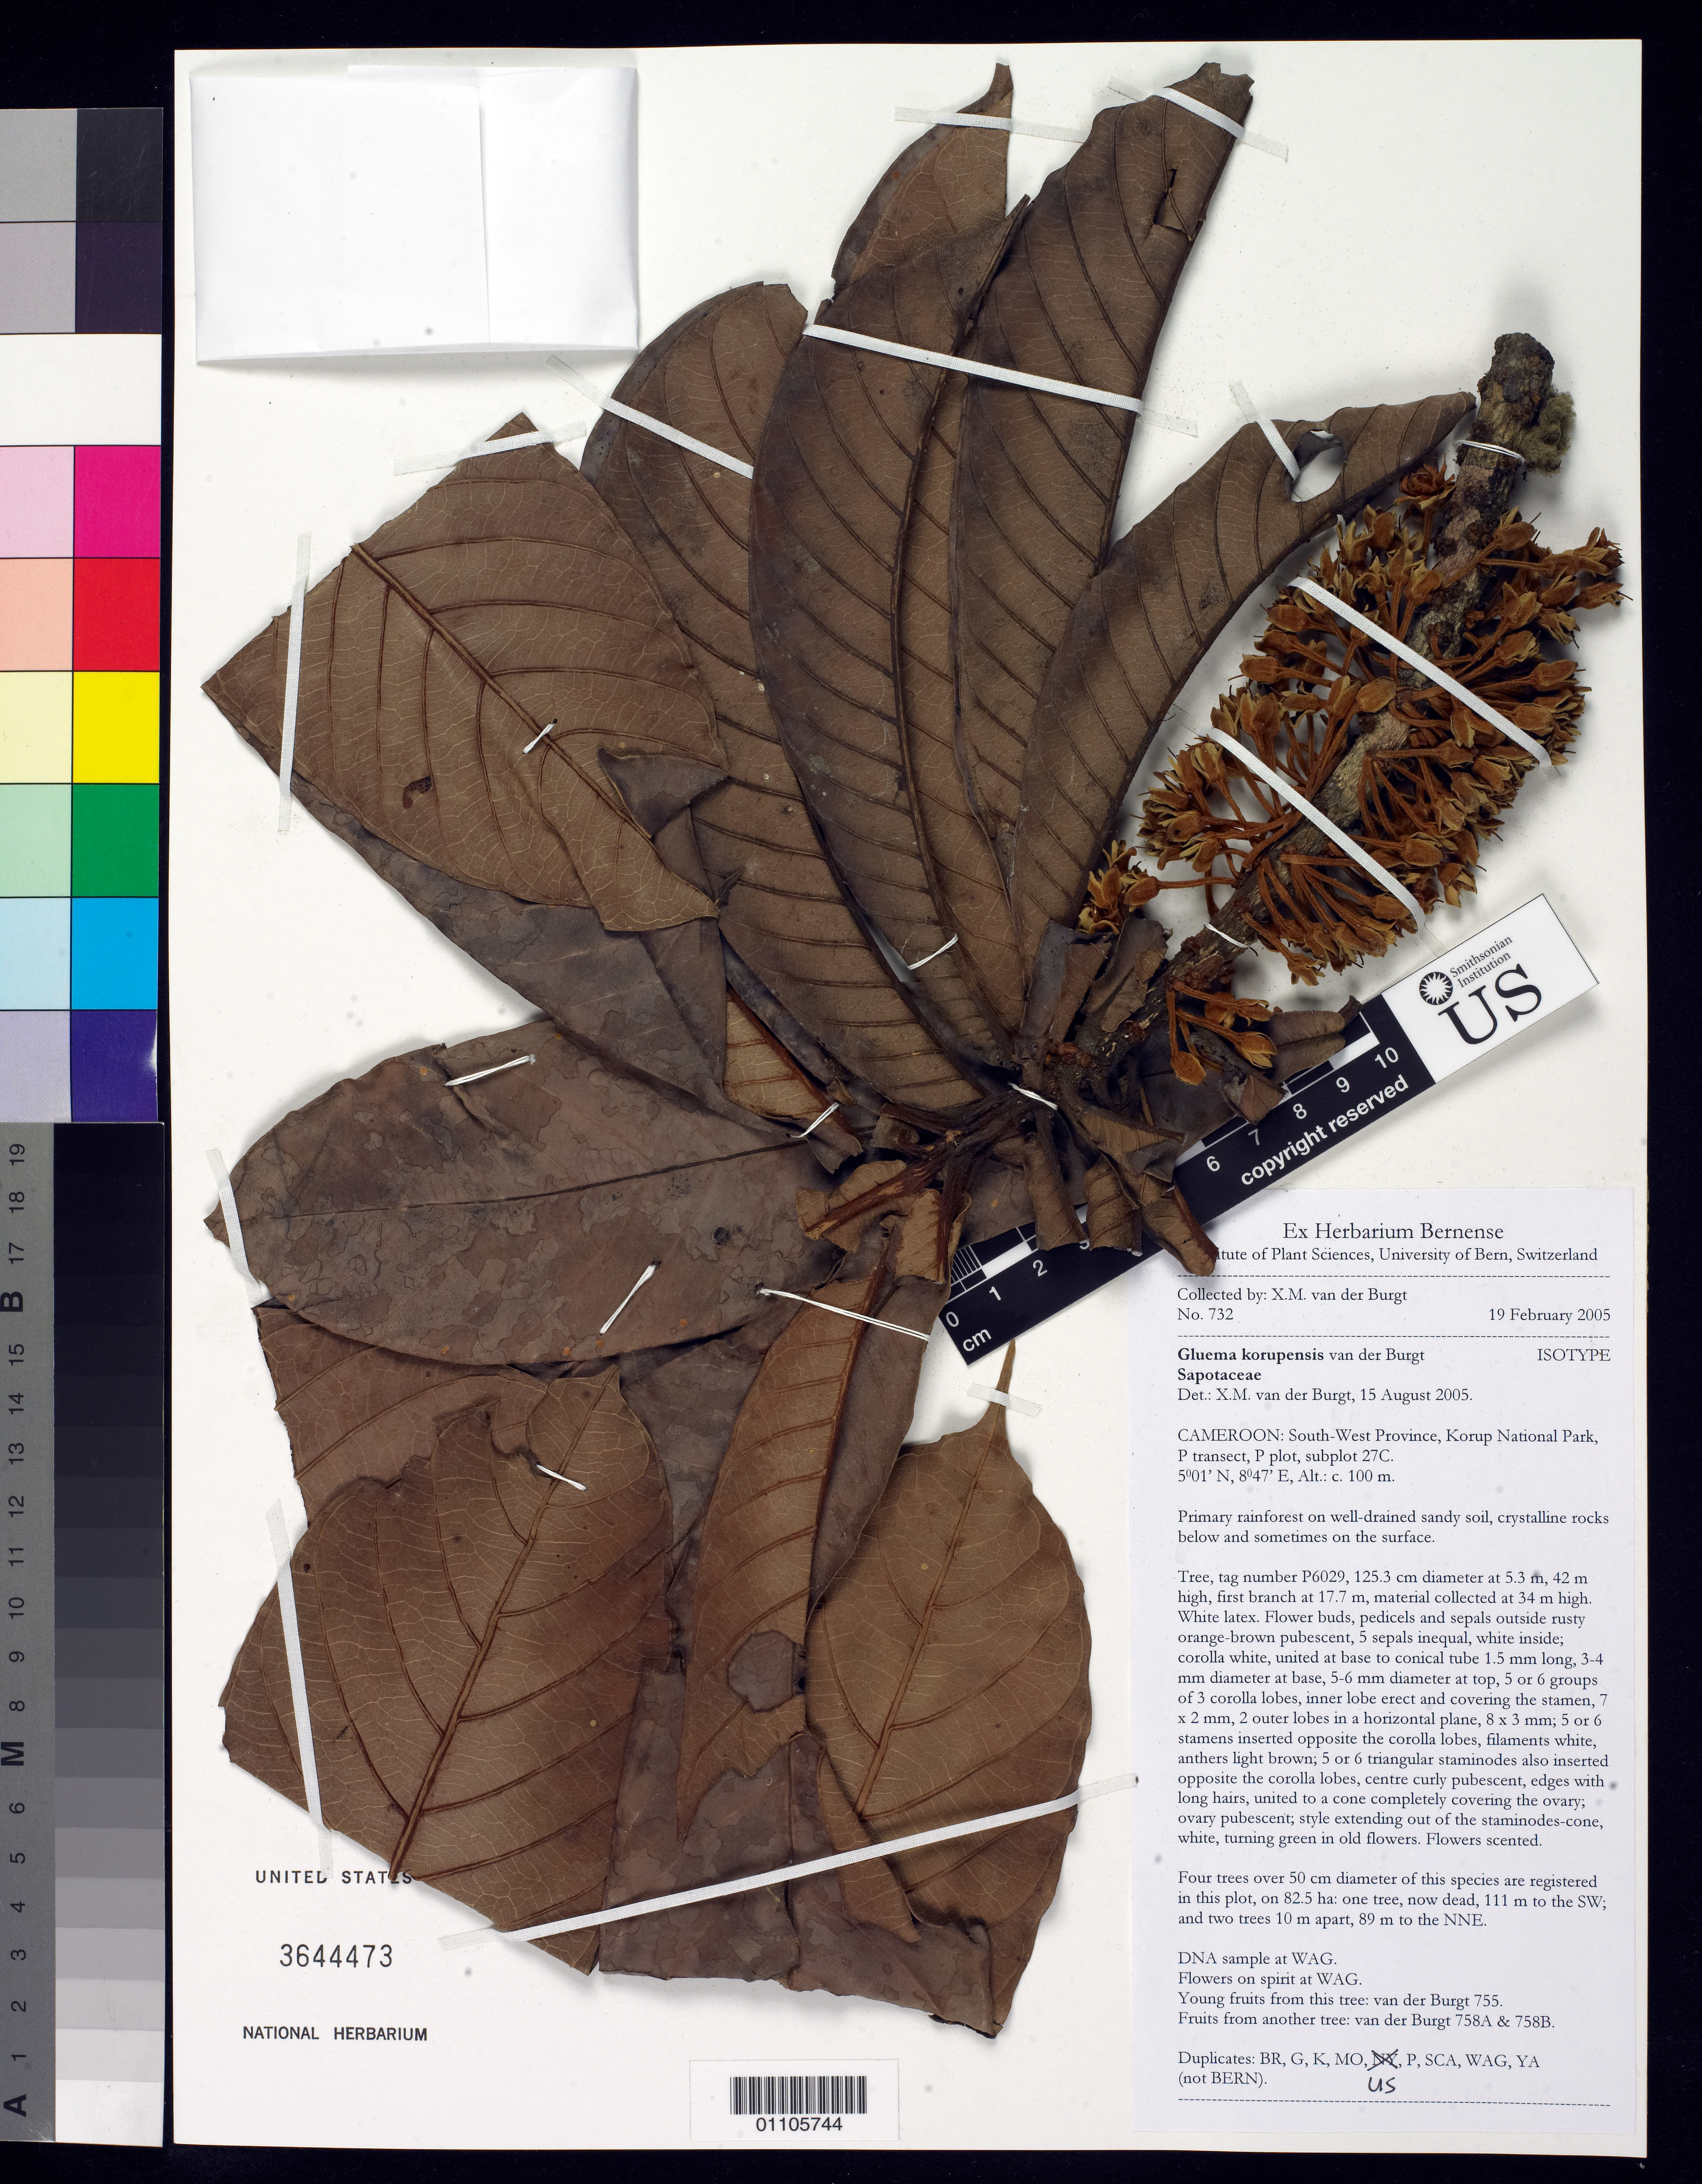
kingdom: Plantae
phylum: Tracheophyta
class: Magnoliopsida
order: Ericales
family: Sapotaceae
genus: Gluema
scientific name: Gluema korupensis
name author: Burgt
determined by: van der Burgt, X. M.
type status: Isotype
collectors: X. M. van der Burgt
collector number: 732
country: Cameroon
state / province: Sud-Ouest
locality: South-West Province, Korup Natrional Park, P transect, P plot, subplot 27C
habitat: Primary rainforest on well-drained sandy soil, crystalline rocks below and sometimes on the surface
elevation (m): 100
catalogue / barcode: US 3644473